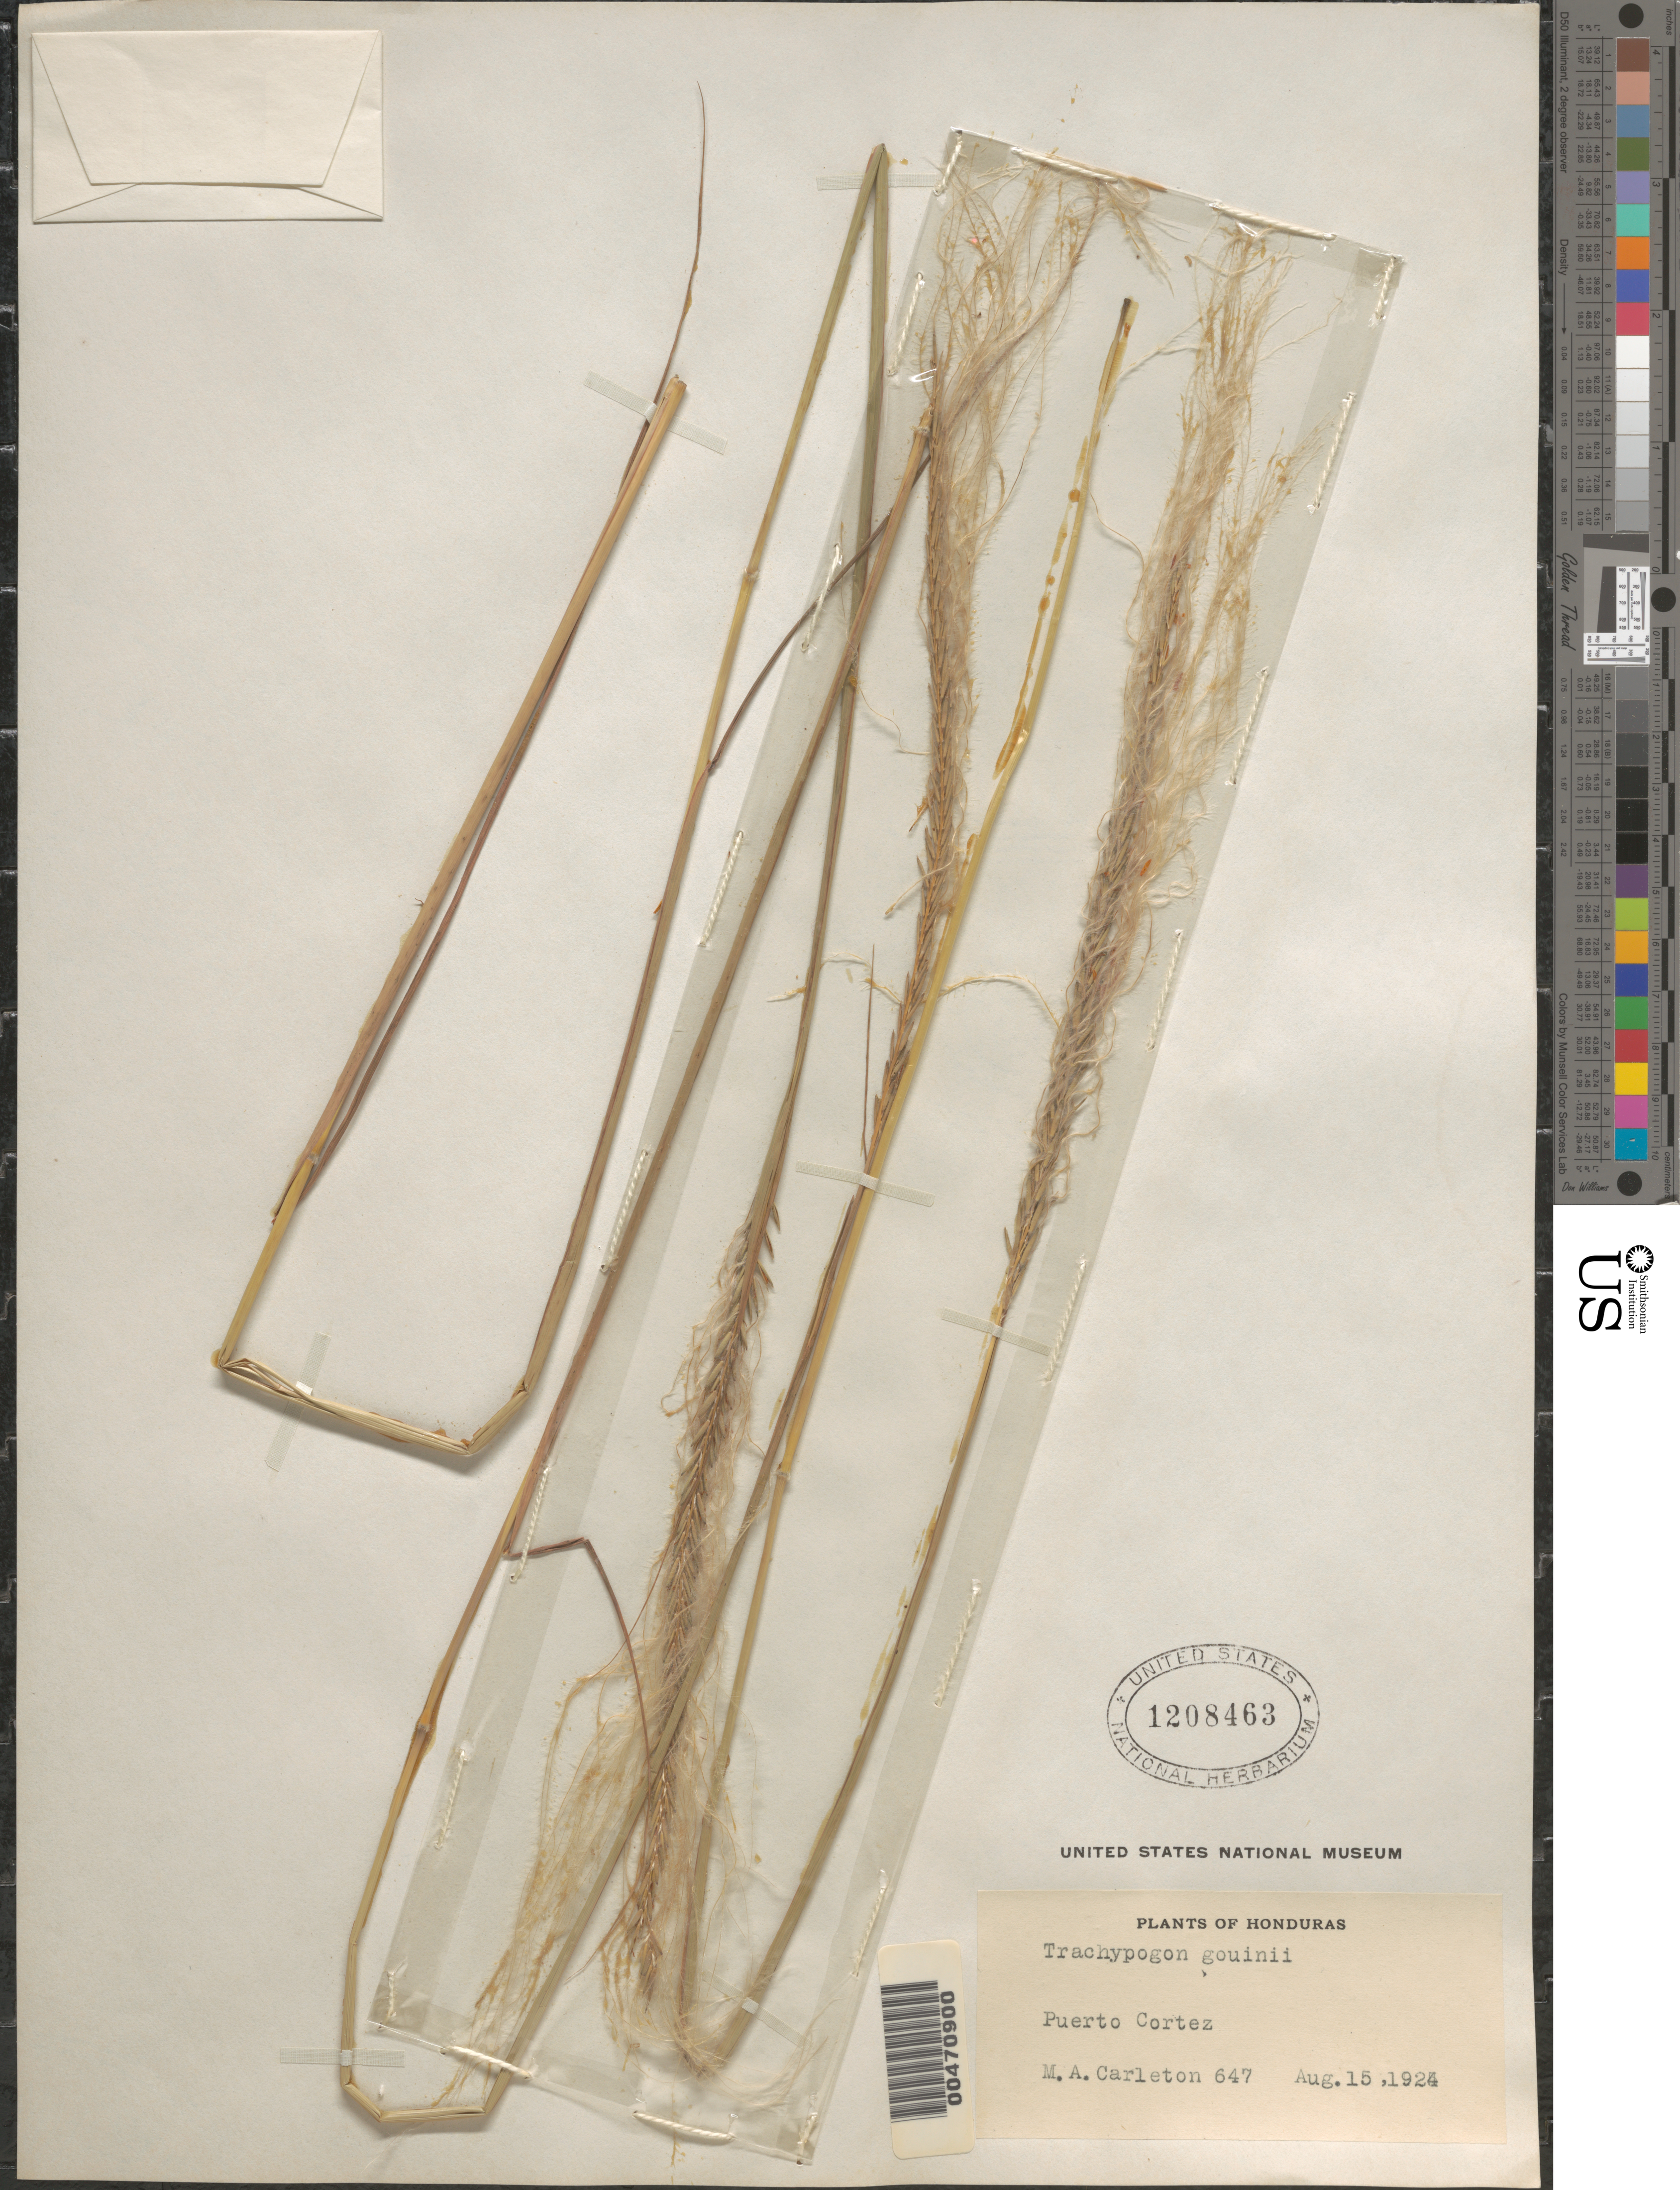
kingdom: Plantae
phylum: Tracheophyta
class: Liliopsida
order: Poales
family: Poaceae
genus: Trachypogon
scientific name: Trachypogon gouini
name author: E. Fourn.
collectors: M. A. Carleton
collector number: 647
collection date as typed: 15 Aug 1924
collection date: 1924-08-15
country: Honduras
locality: Puerto cortez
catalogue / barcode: US 1208463